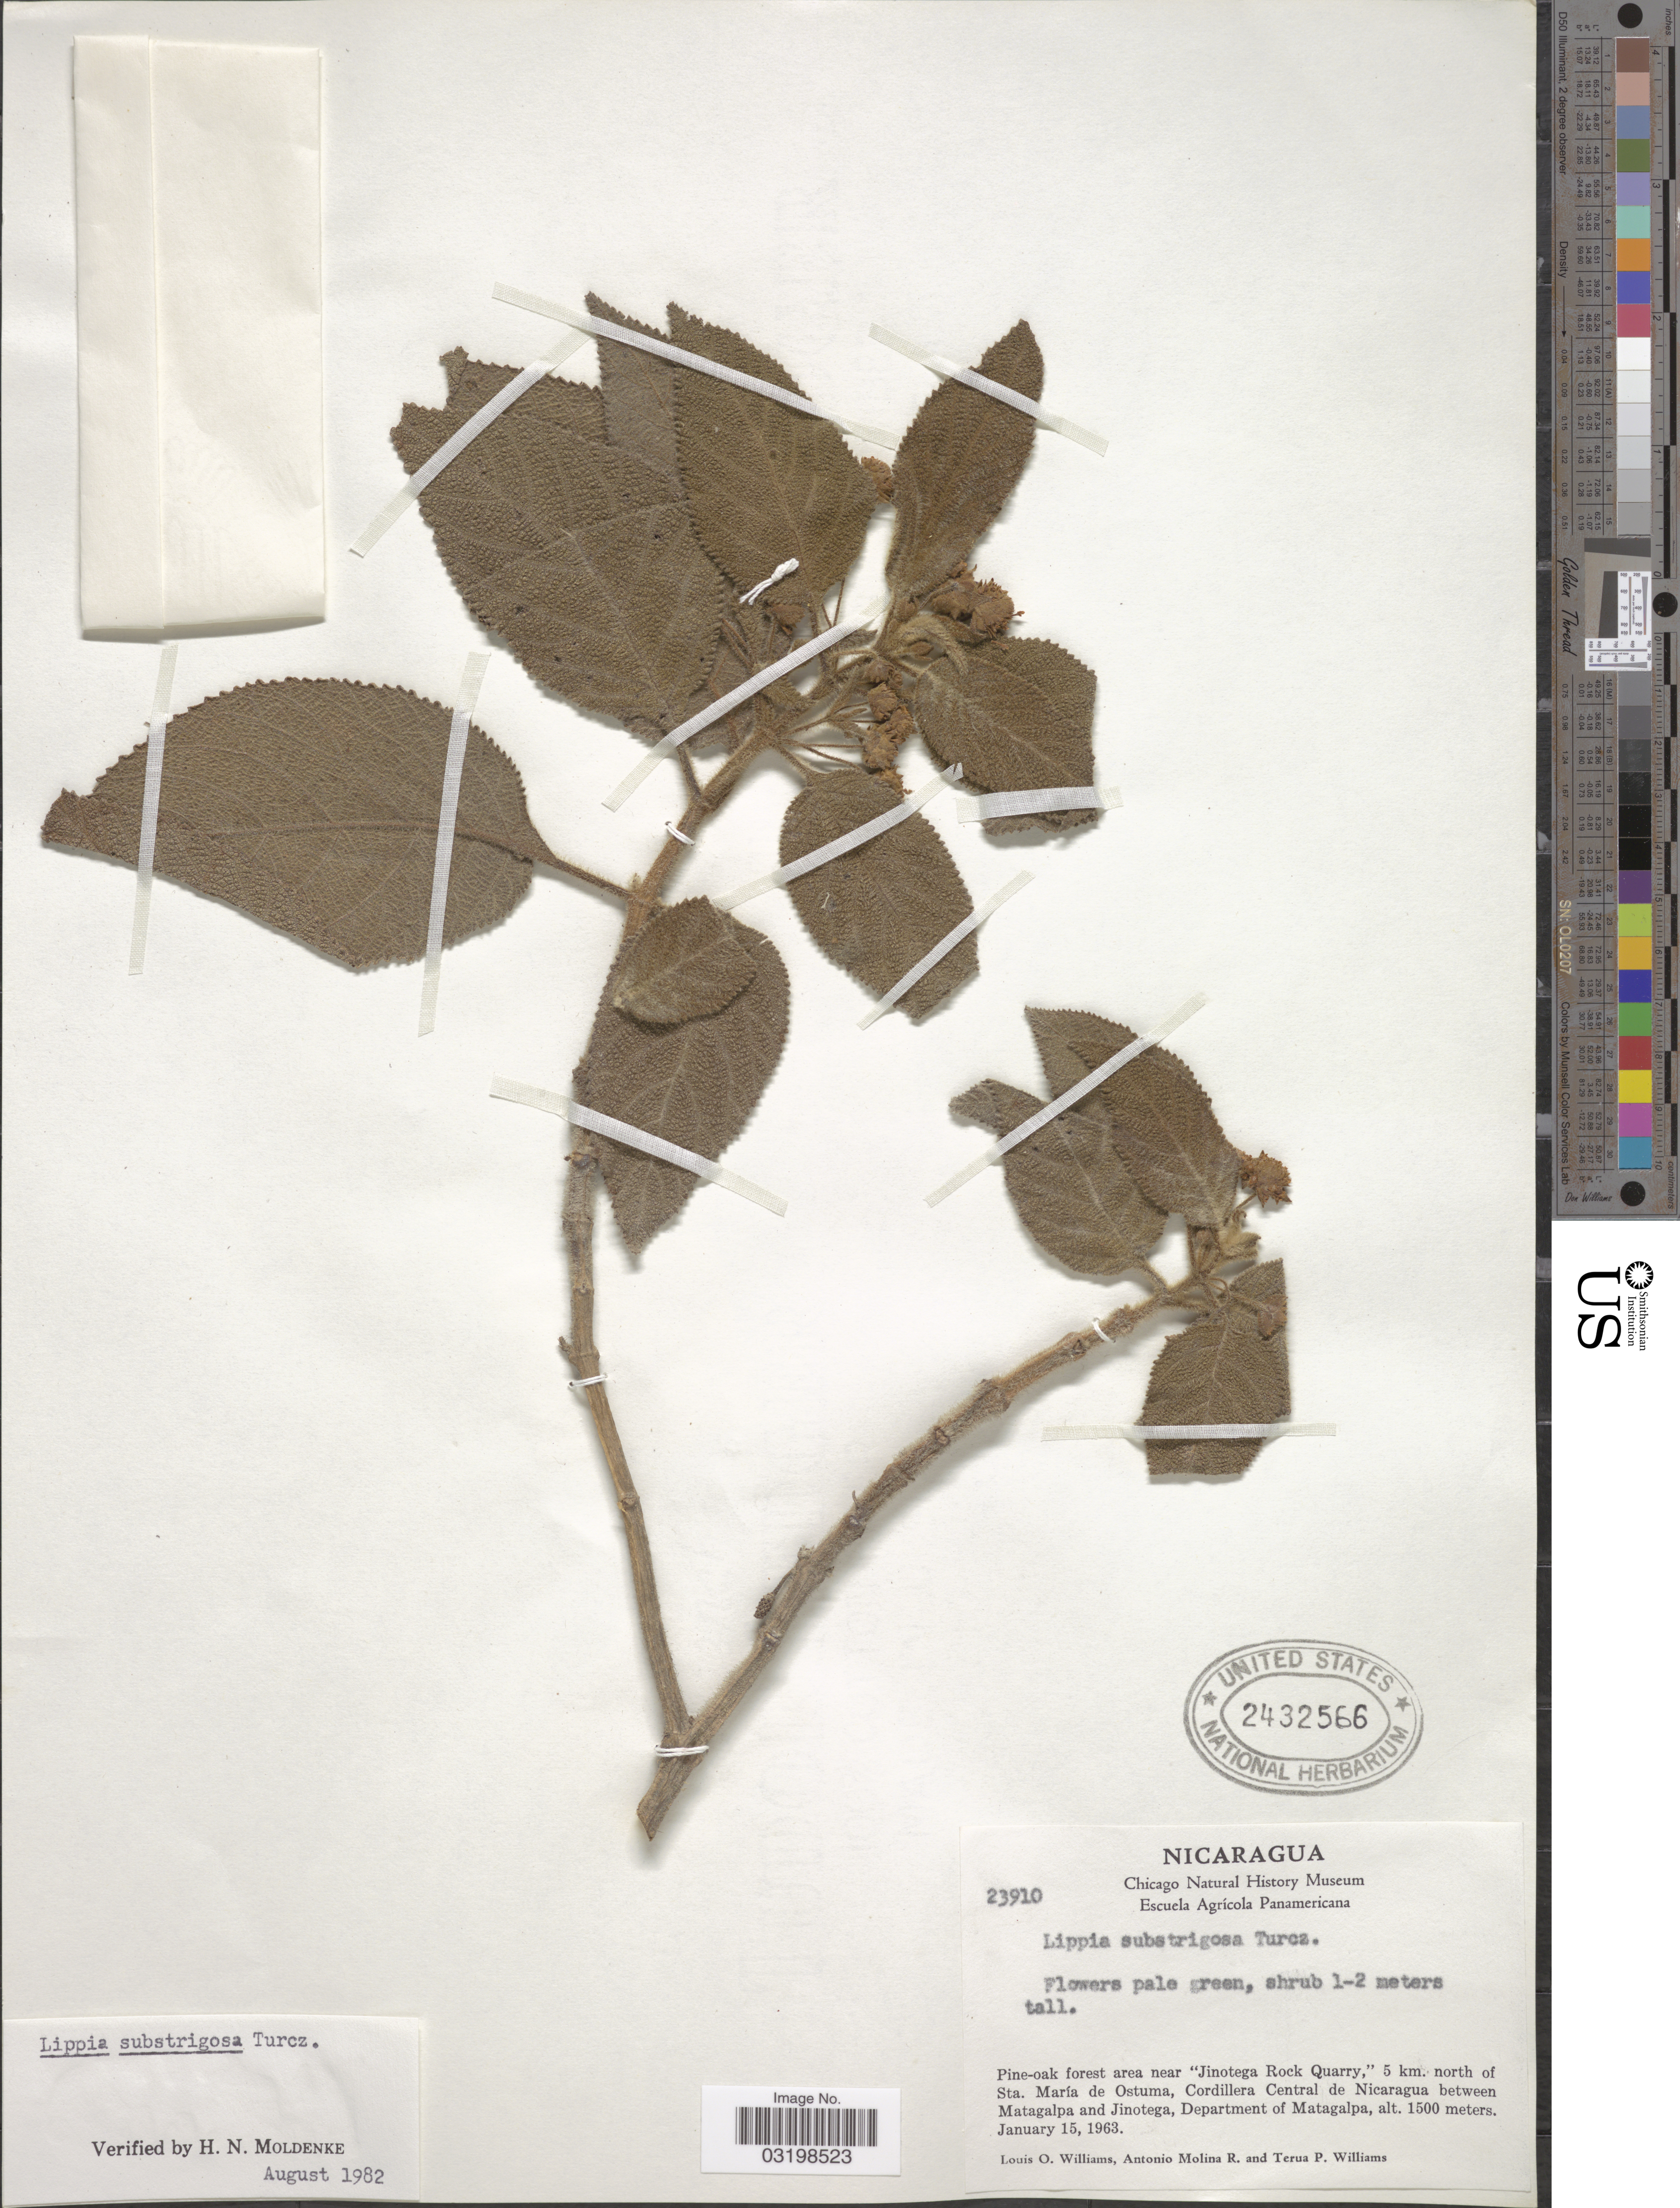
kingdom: Plantae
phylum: Tracheophyta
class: Magnoliopsida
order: Lamiales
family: Verbenaceae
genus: Lippia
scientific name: Lippia umbellata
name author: Cav.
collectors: L. O. Williams, A. Molina R. & T. Williams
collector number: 23910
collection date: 1963-01-15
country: Nicaragua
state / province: Matagalpa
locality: Pine-oak forest area near "Jinotega Rock Quarry," 5 km. north of Sta. María de Ostuma, Cordillera Central de Nicaragua between Matagalpa and Jinotega, Department of Matagalpa.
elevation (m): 1500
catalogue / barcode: US 2432566